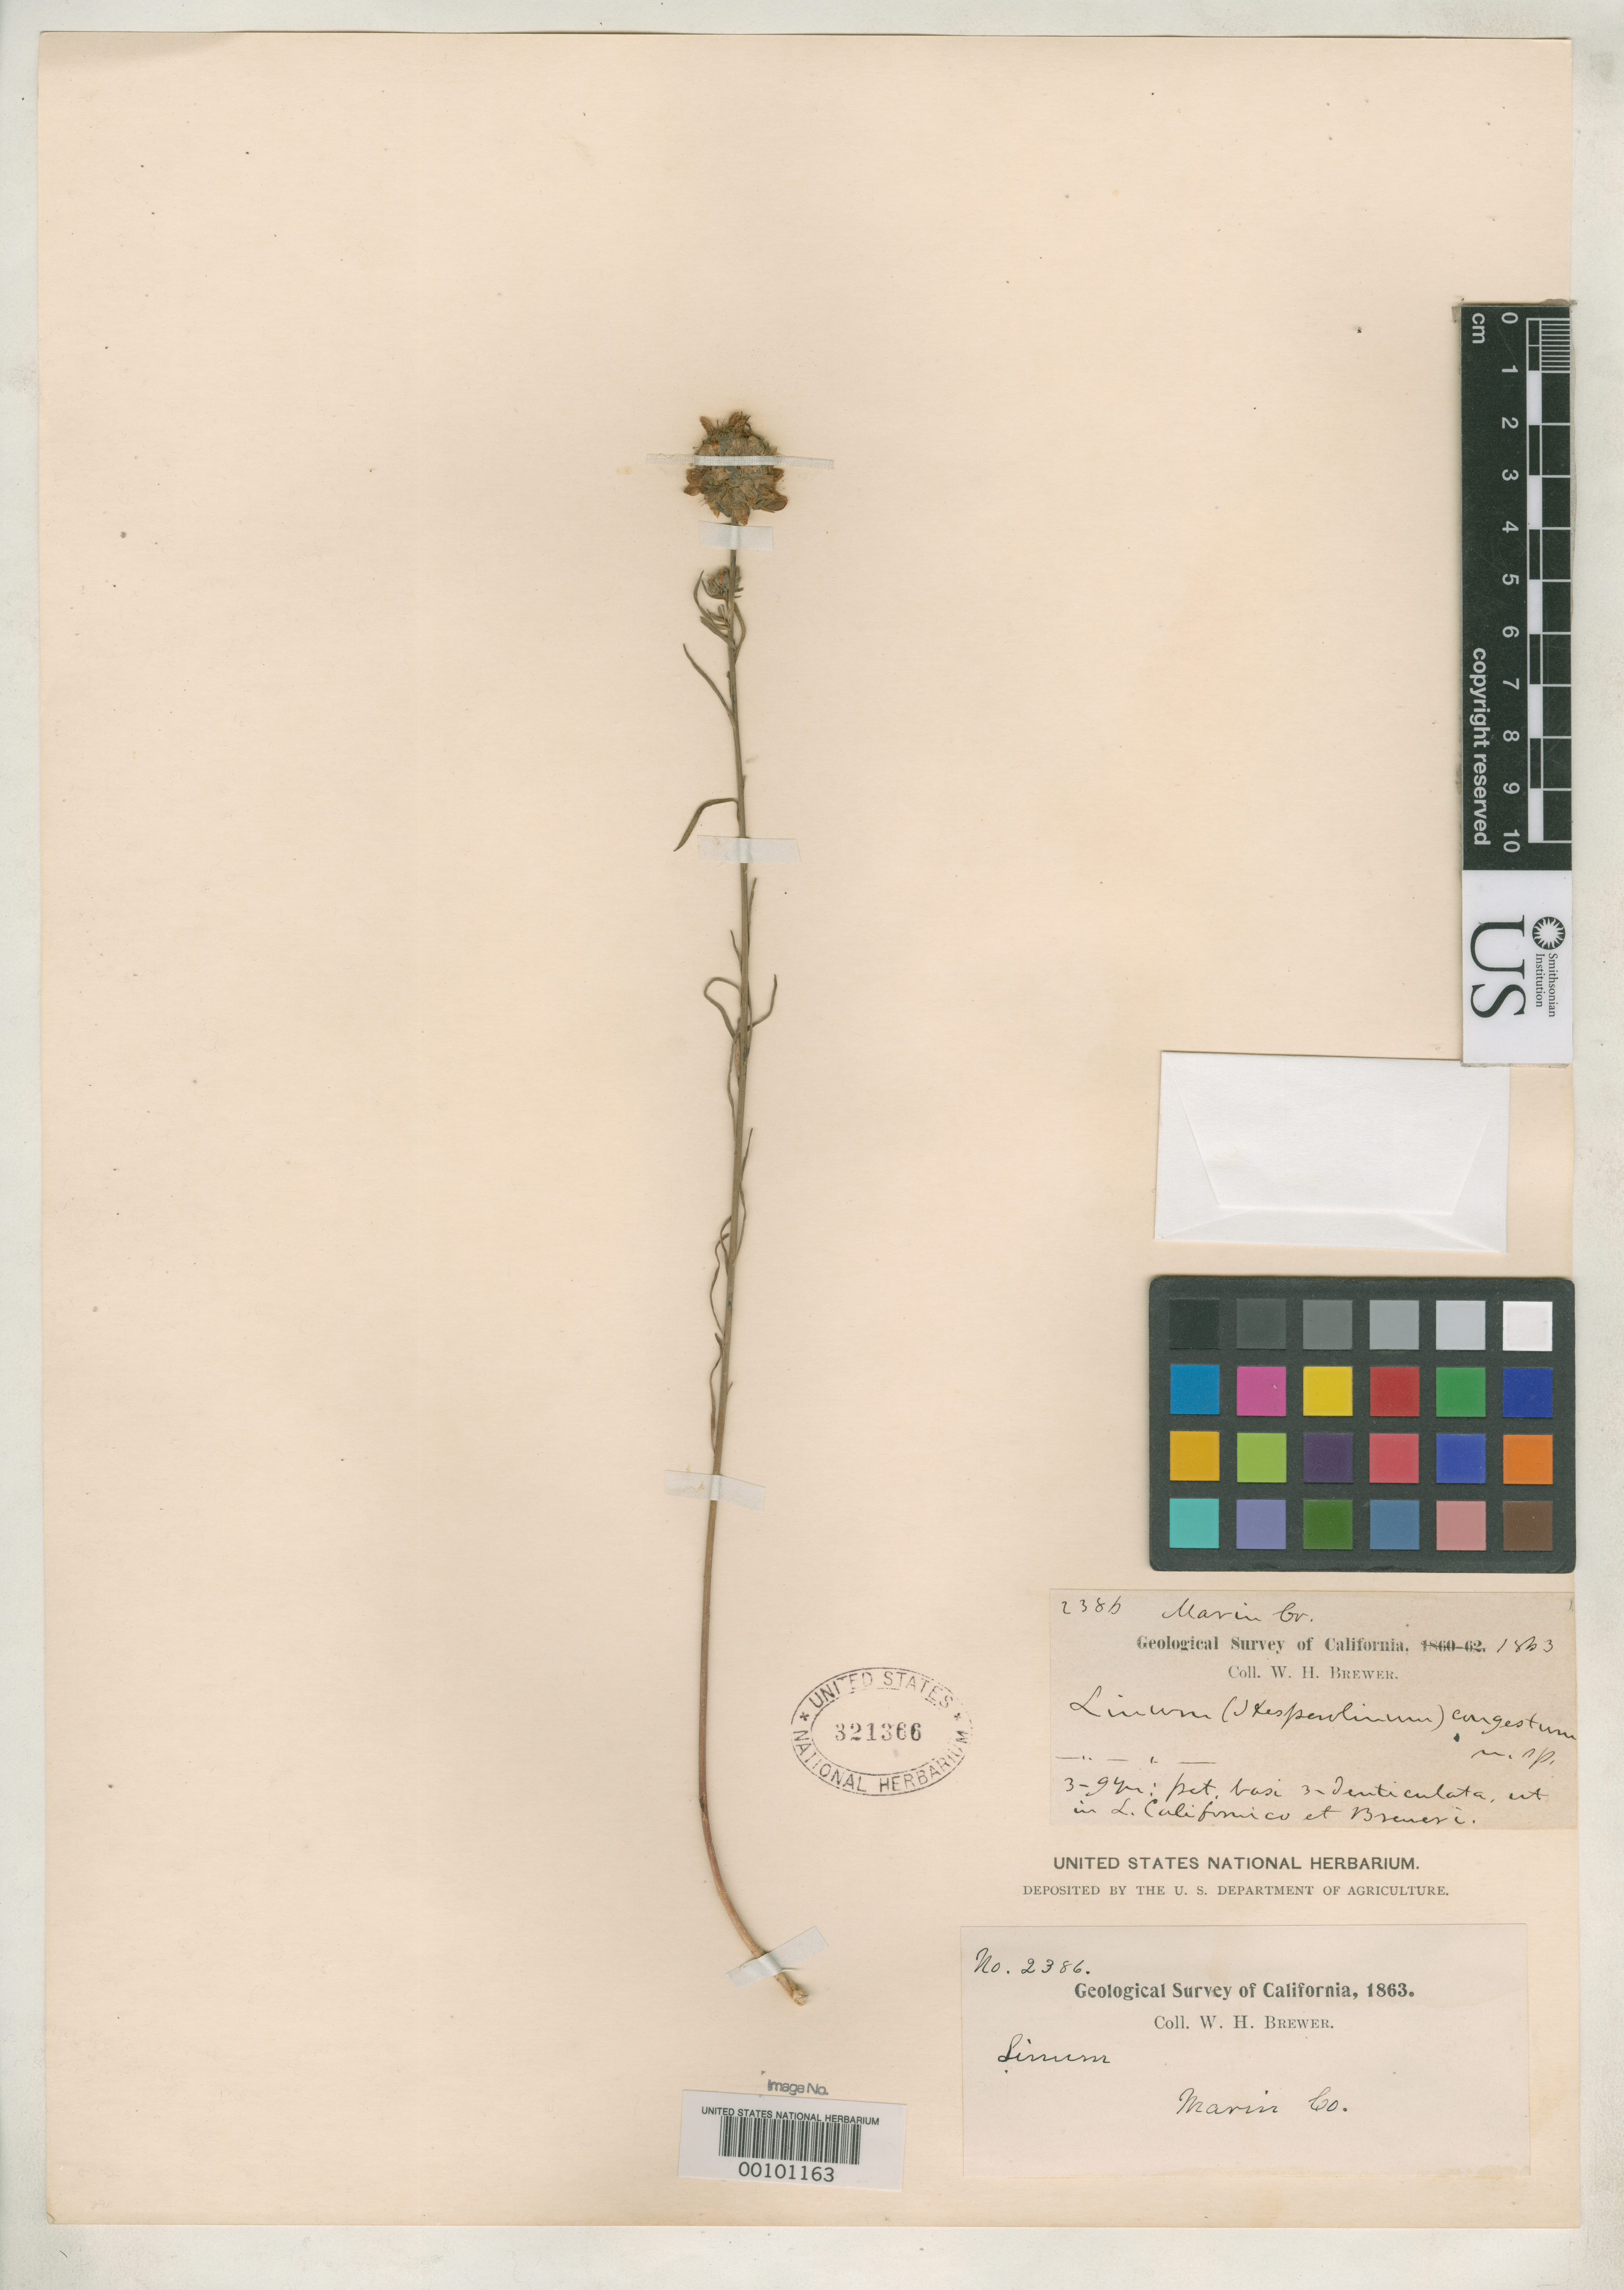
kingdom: Plantae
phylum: Tracheophyta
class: Magnoliopsida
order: Malpighiales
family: Linaceae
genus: Linum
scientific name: Linum congestum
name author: A. Gray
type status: Type Collection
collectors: W. H. Brewer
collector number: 2386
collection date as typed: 1863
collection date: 1863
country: United States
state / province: California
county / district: Marin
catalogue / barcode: US 321366